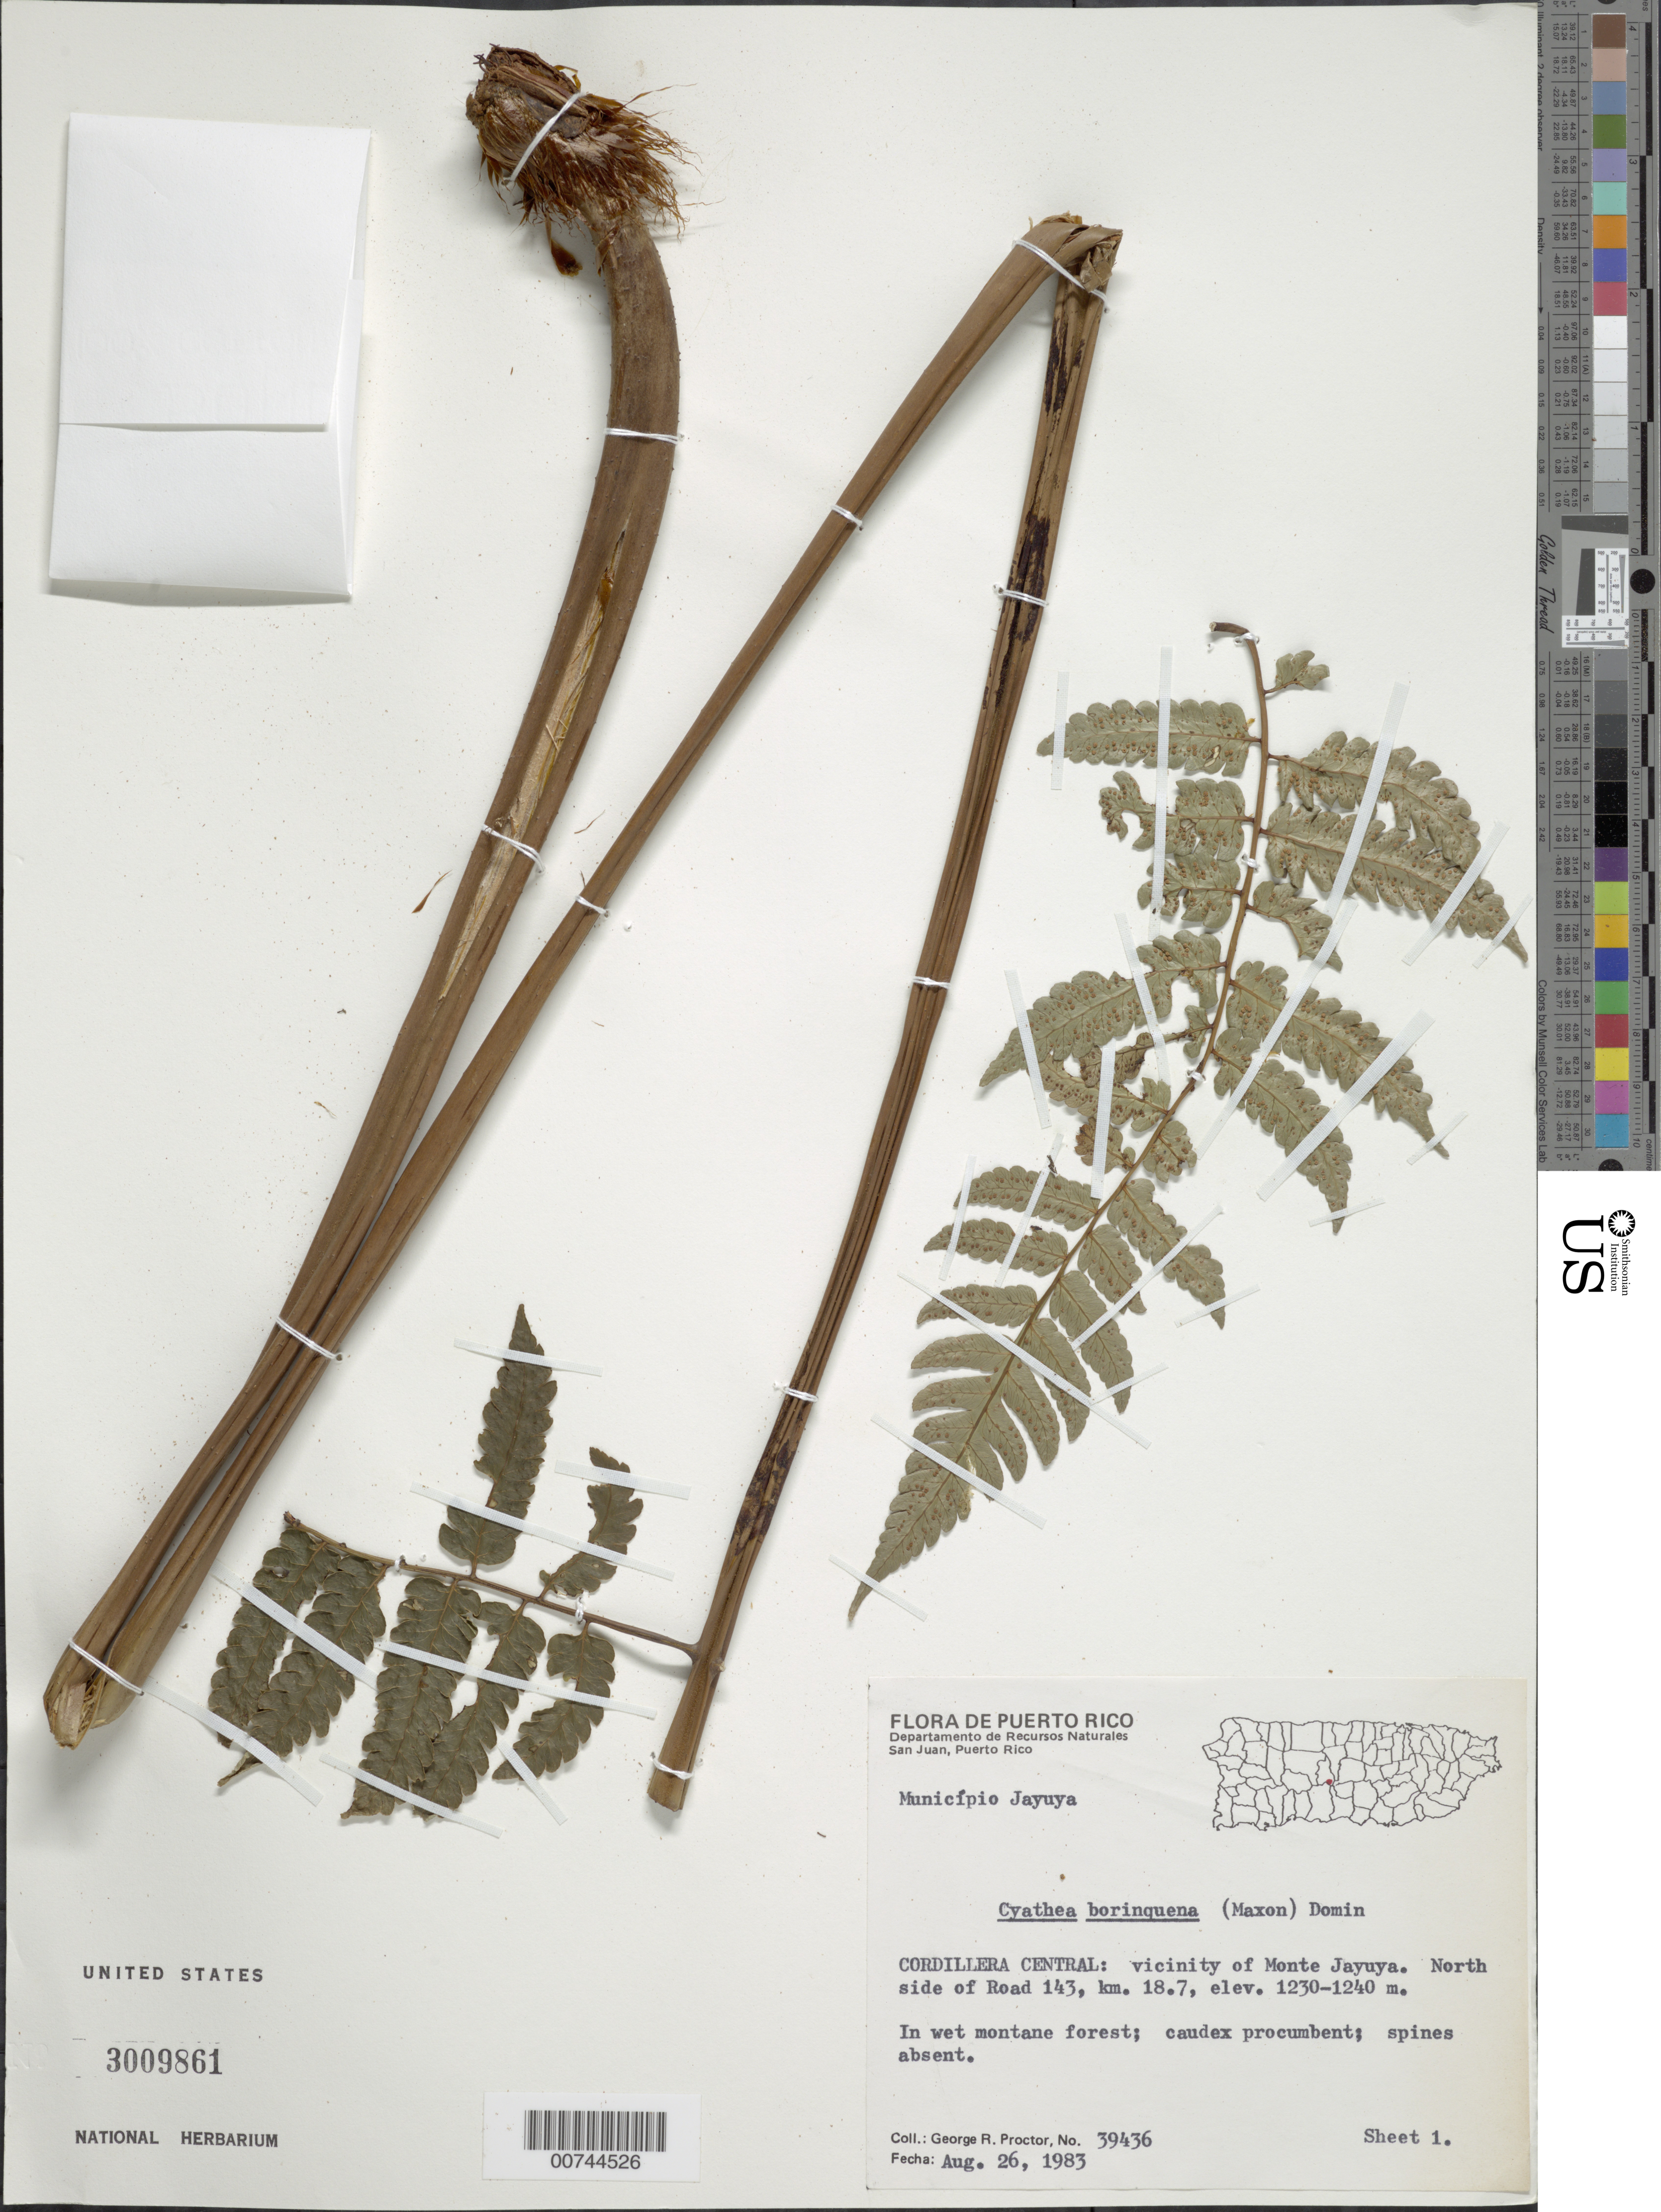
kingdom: Plantae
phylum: Tracheophyta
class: Polypodiopsida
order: Cyatheales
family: Cyatheaceae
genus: Cyathea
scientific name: Cyathea borinquena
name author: (Maxon) Domin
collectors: G. R. Proctor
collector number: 39436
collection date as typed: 26 Aug 1983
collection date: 1983-08-26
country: Puerto Rico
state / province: Jayuya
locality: Cordillera Central: vicinity of Monte Jayuya. North side of Road 143, km 18.7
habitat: In wet montane forest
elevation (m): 1230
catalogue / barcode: US 3009861